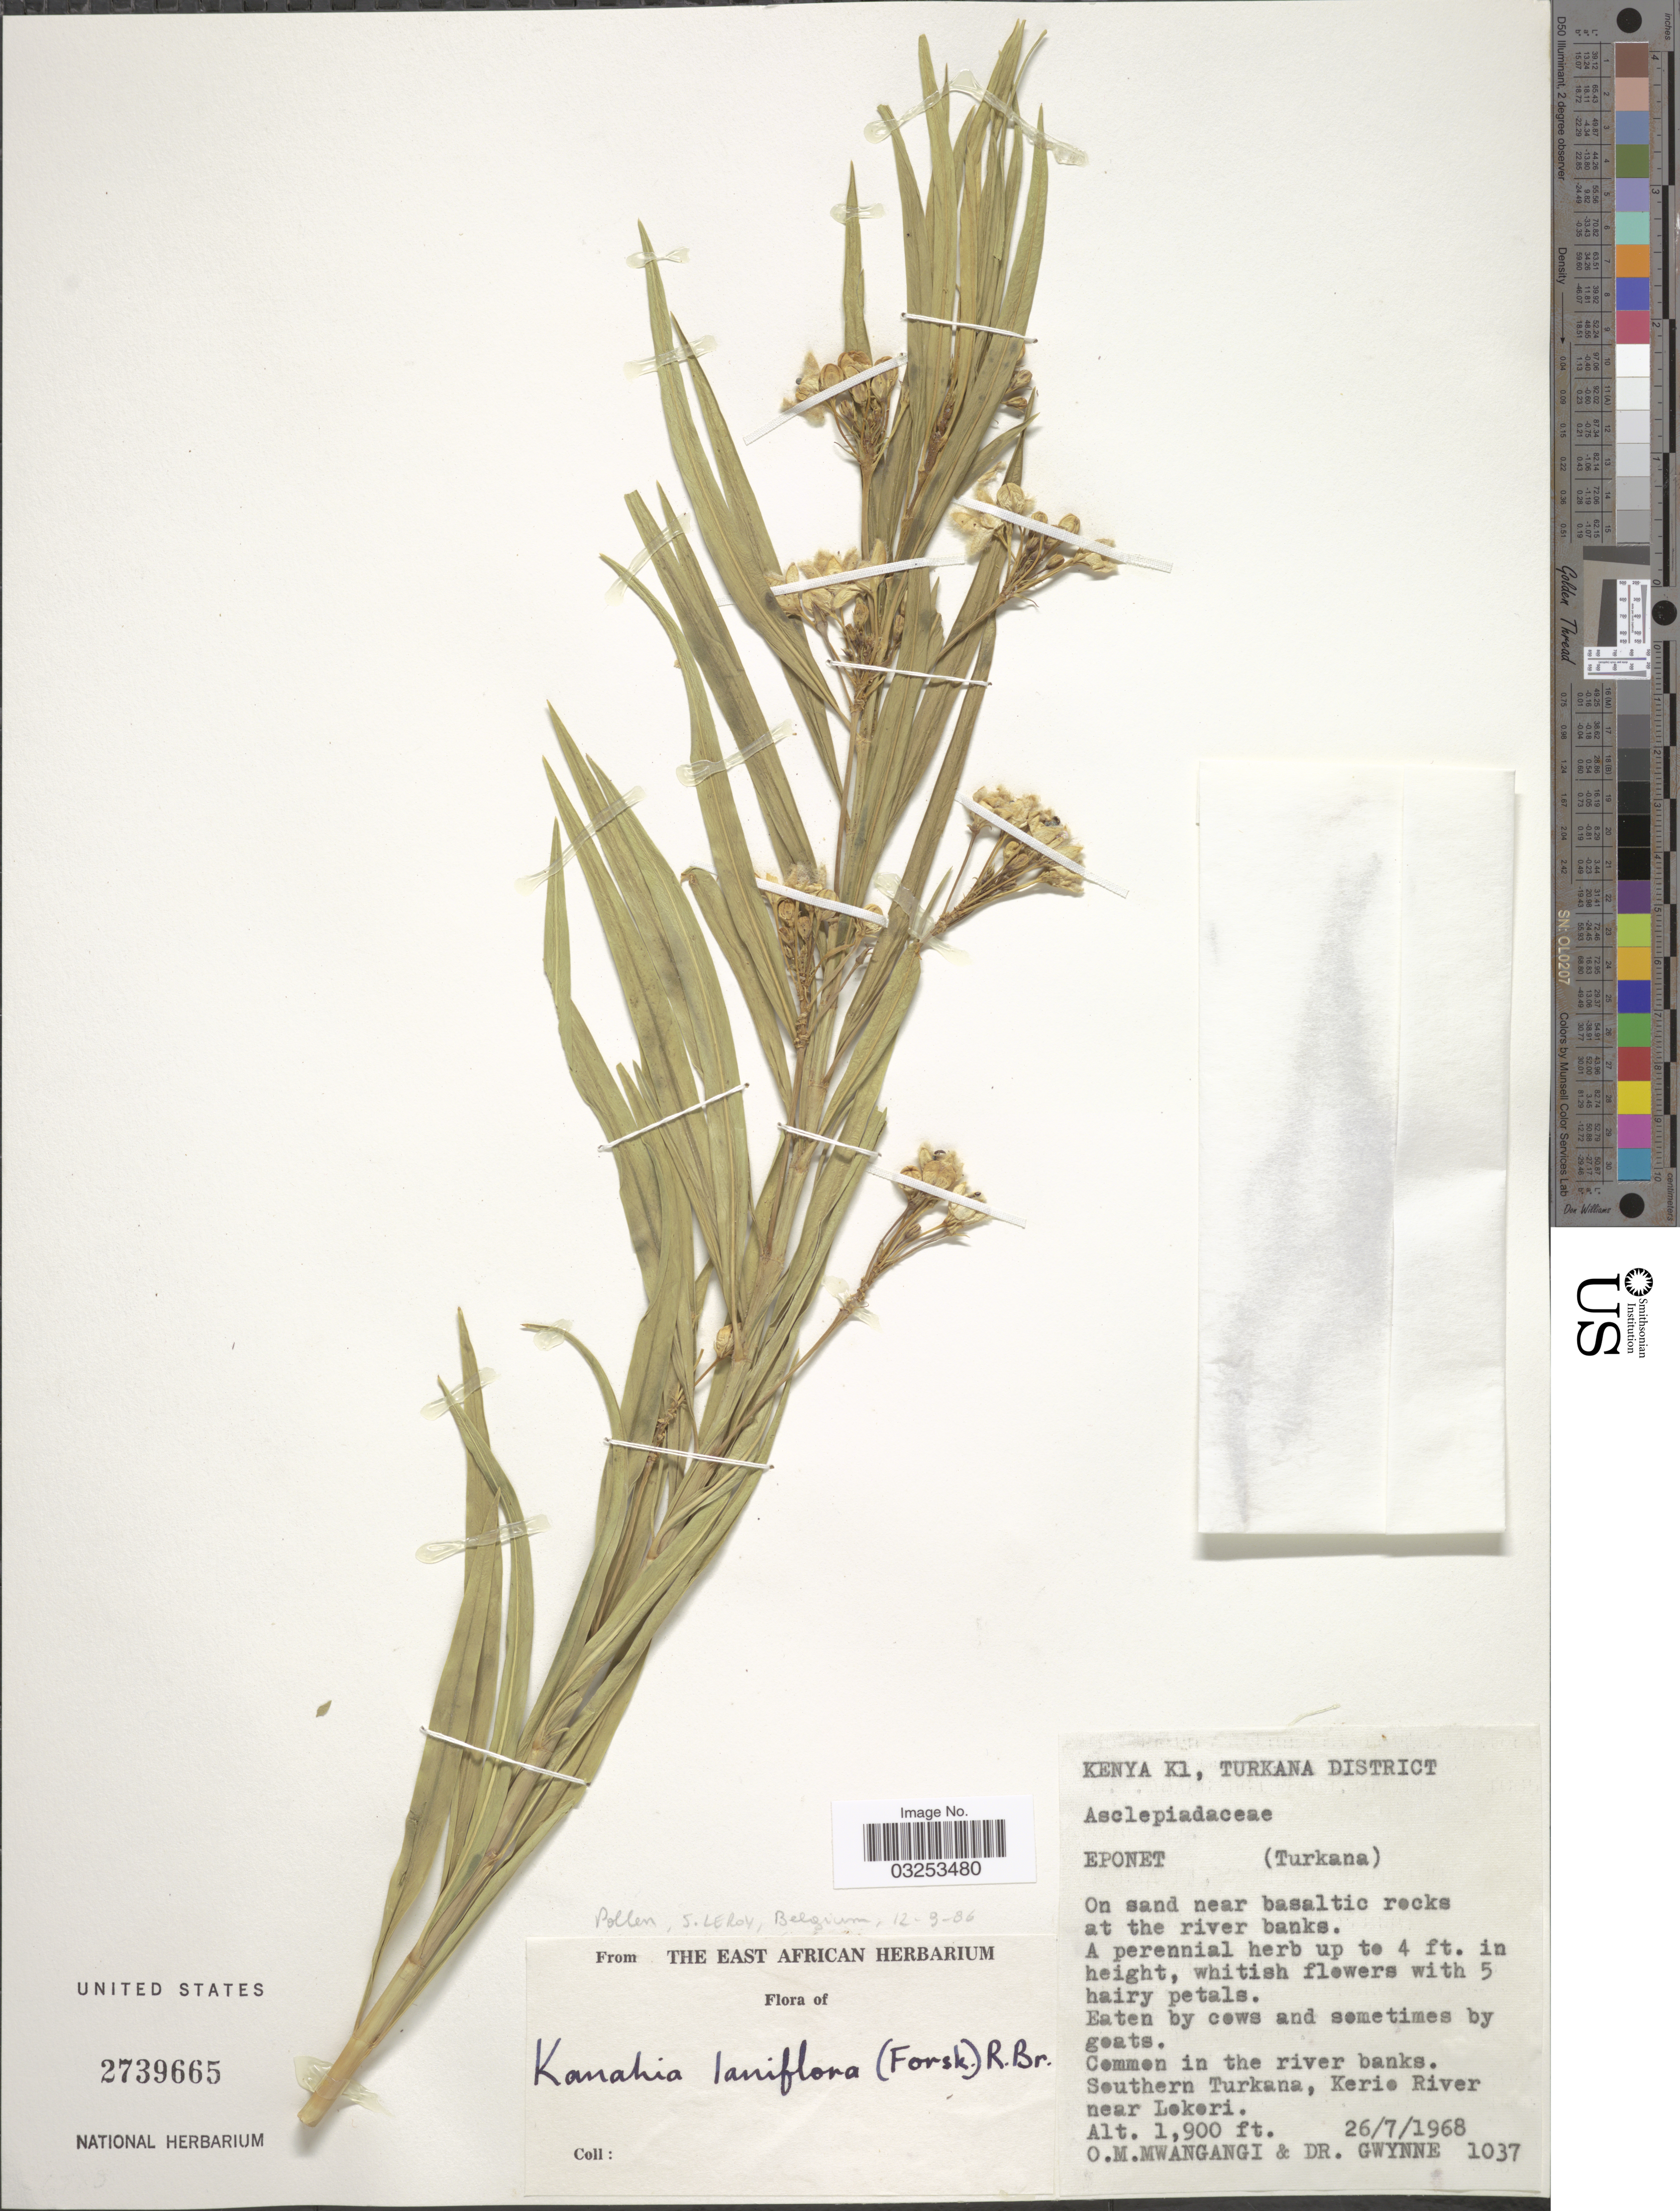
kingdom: Plantae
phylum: Tracheophyta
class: Magnoliopsida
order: Gentianales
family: Apocynaceae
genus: Kanahia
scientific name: Kanahia laniflora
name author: (Forssk.) R. Br.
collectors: O. M. Mwangangi & -. Gwynne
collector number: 1037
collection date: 1968-07-26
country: Kenya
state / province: Turkana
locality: K1, Turkana District, at the river banks. Southern Turkana, Kerio River near Lokori.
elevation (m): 579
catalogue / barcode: US 2739665